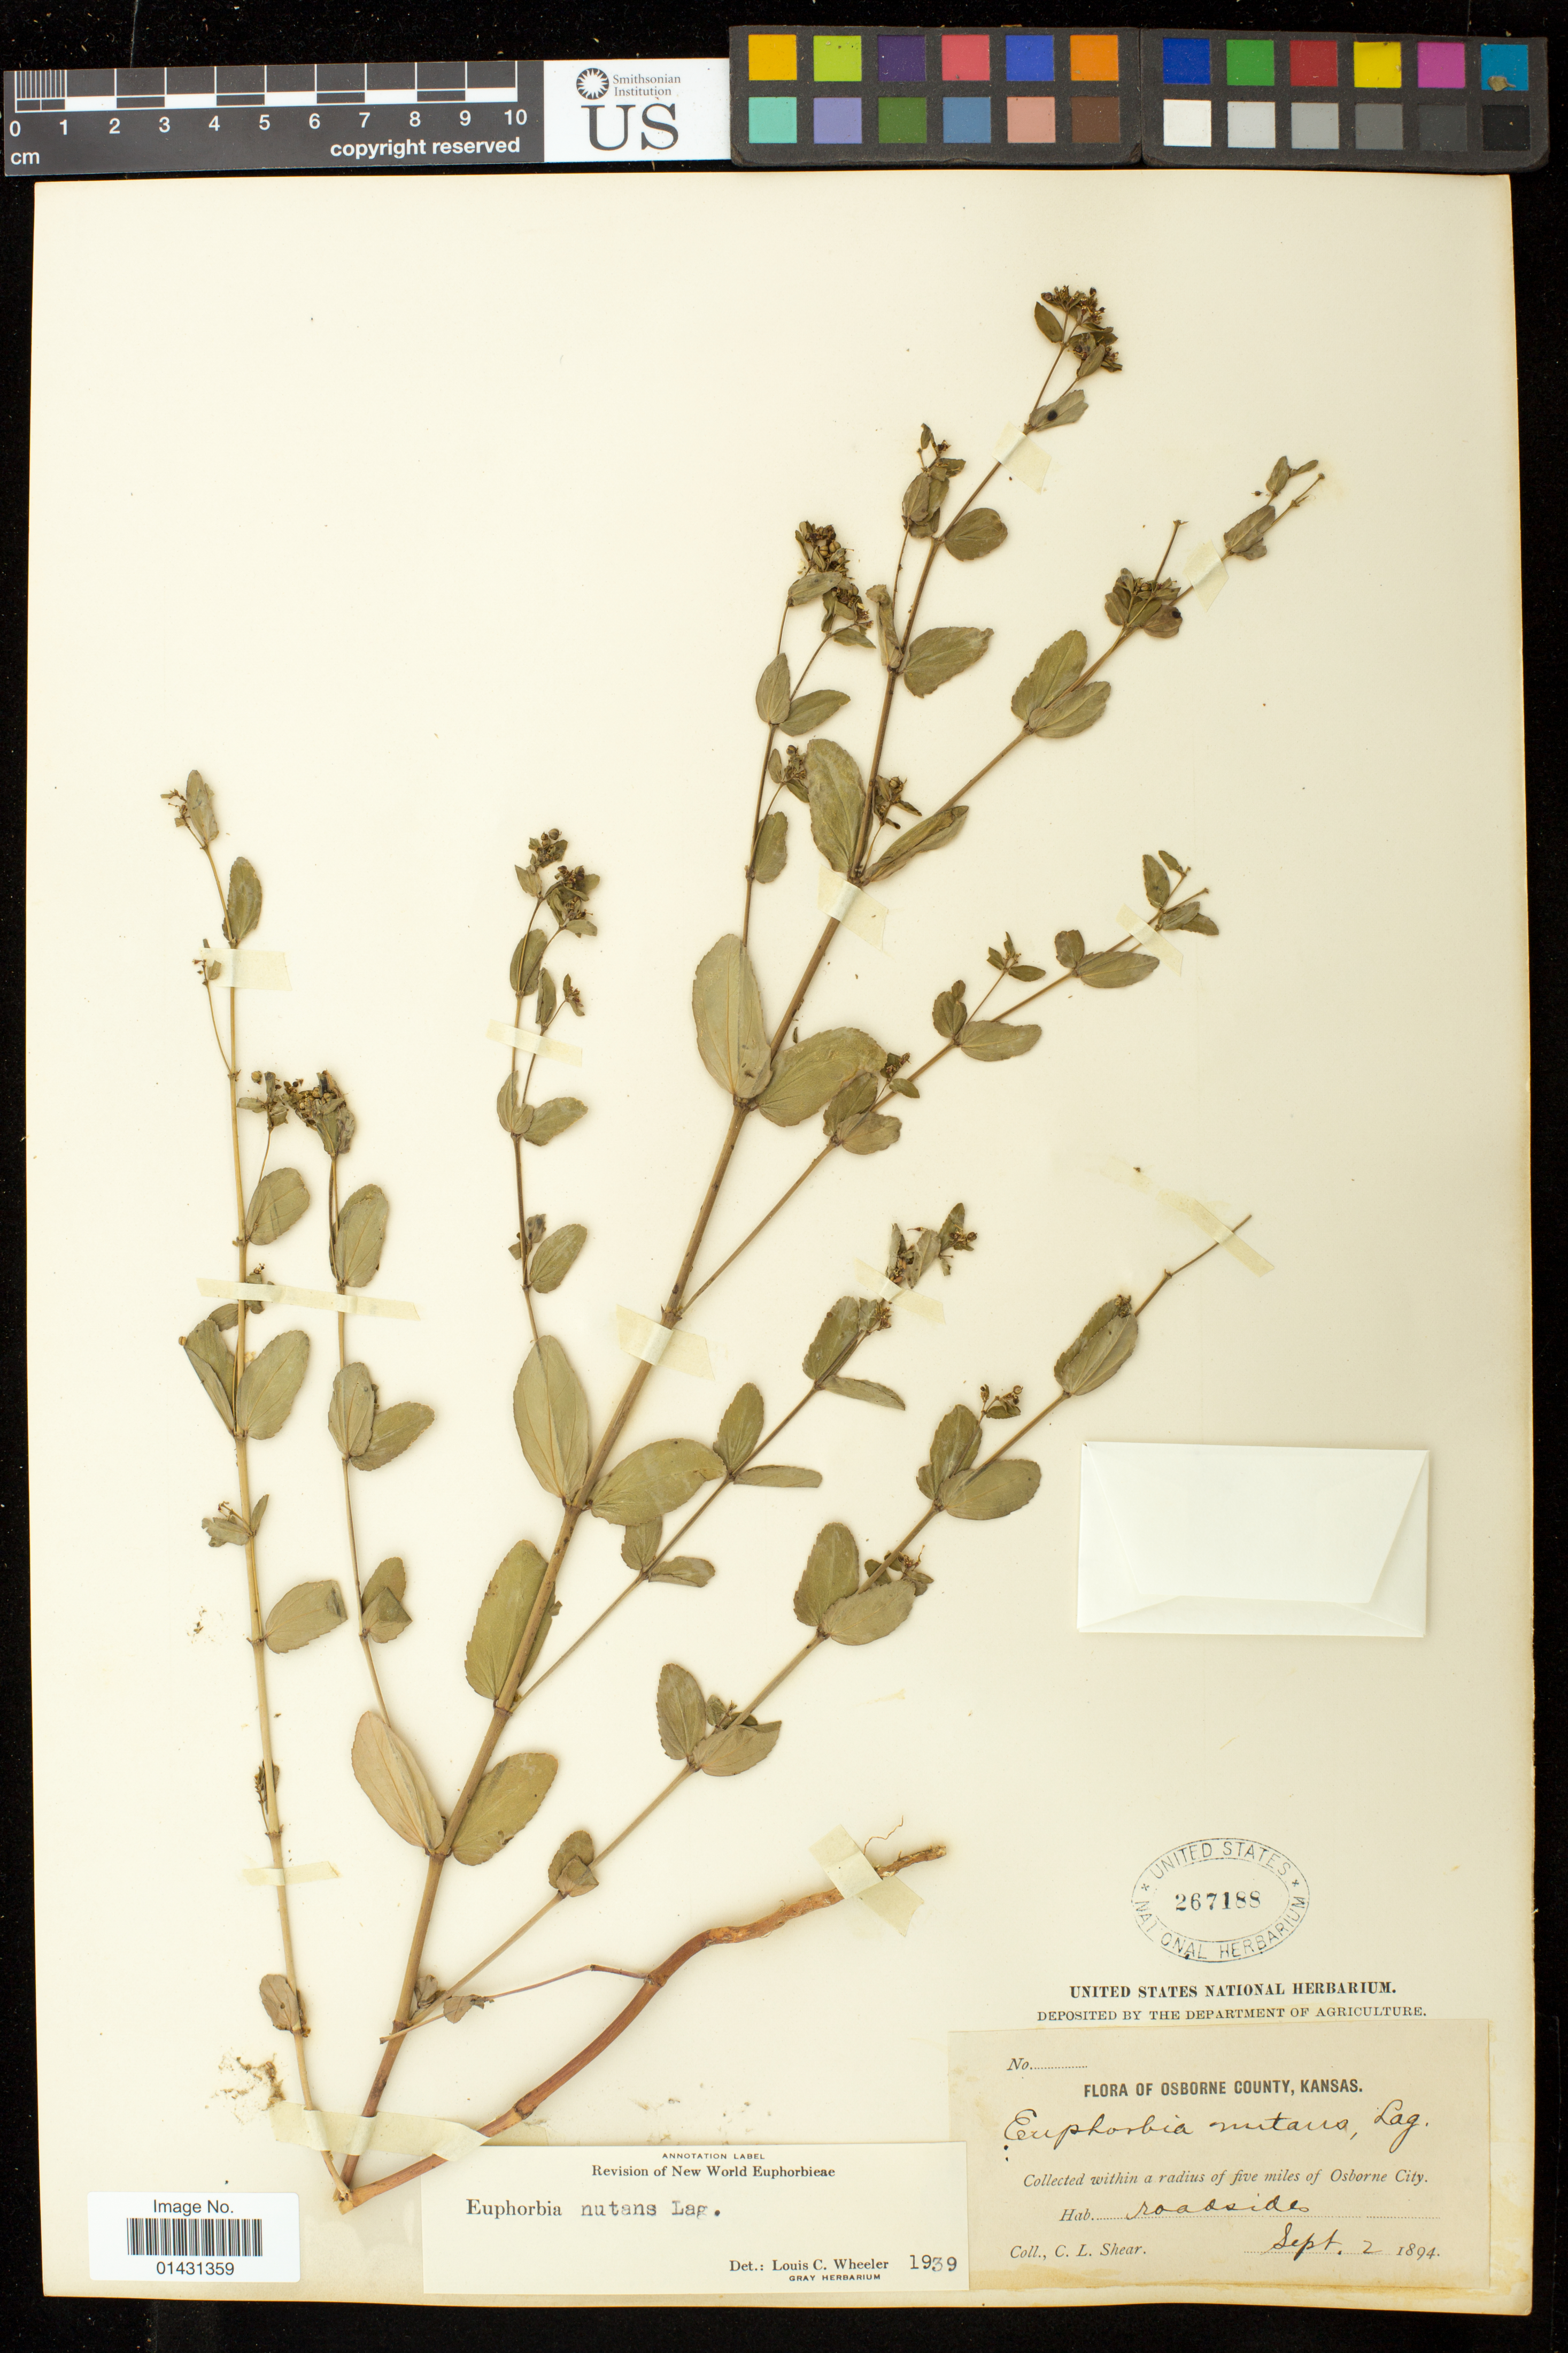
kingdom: Plantae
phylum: Tracheophyta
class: Magnoliopsida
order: Malpighiales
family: Euphorbiaceae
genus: Euphorbia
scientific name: Euphorbia maculata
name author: L.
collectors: C. L. Shear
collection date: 1894-09-02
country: United States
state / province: Kansas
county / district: Osborne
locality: Within a radius of five miles of Osborne City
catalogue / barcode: US 267188